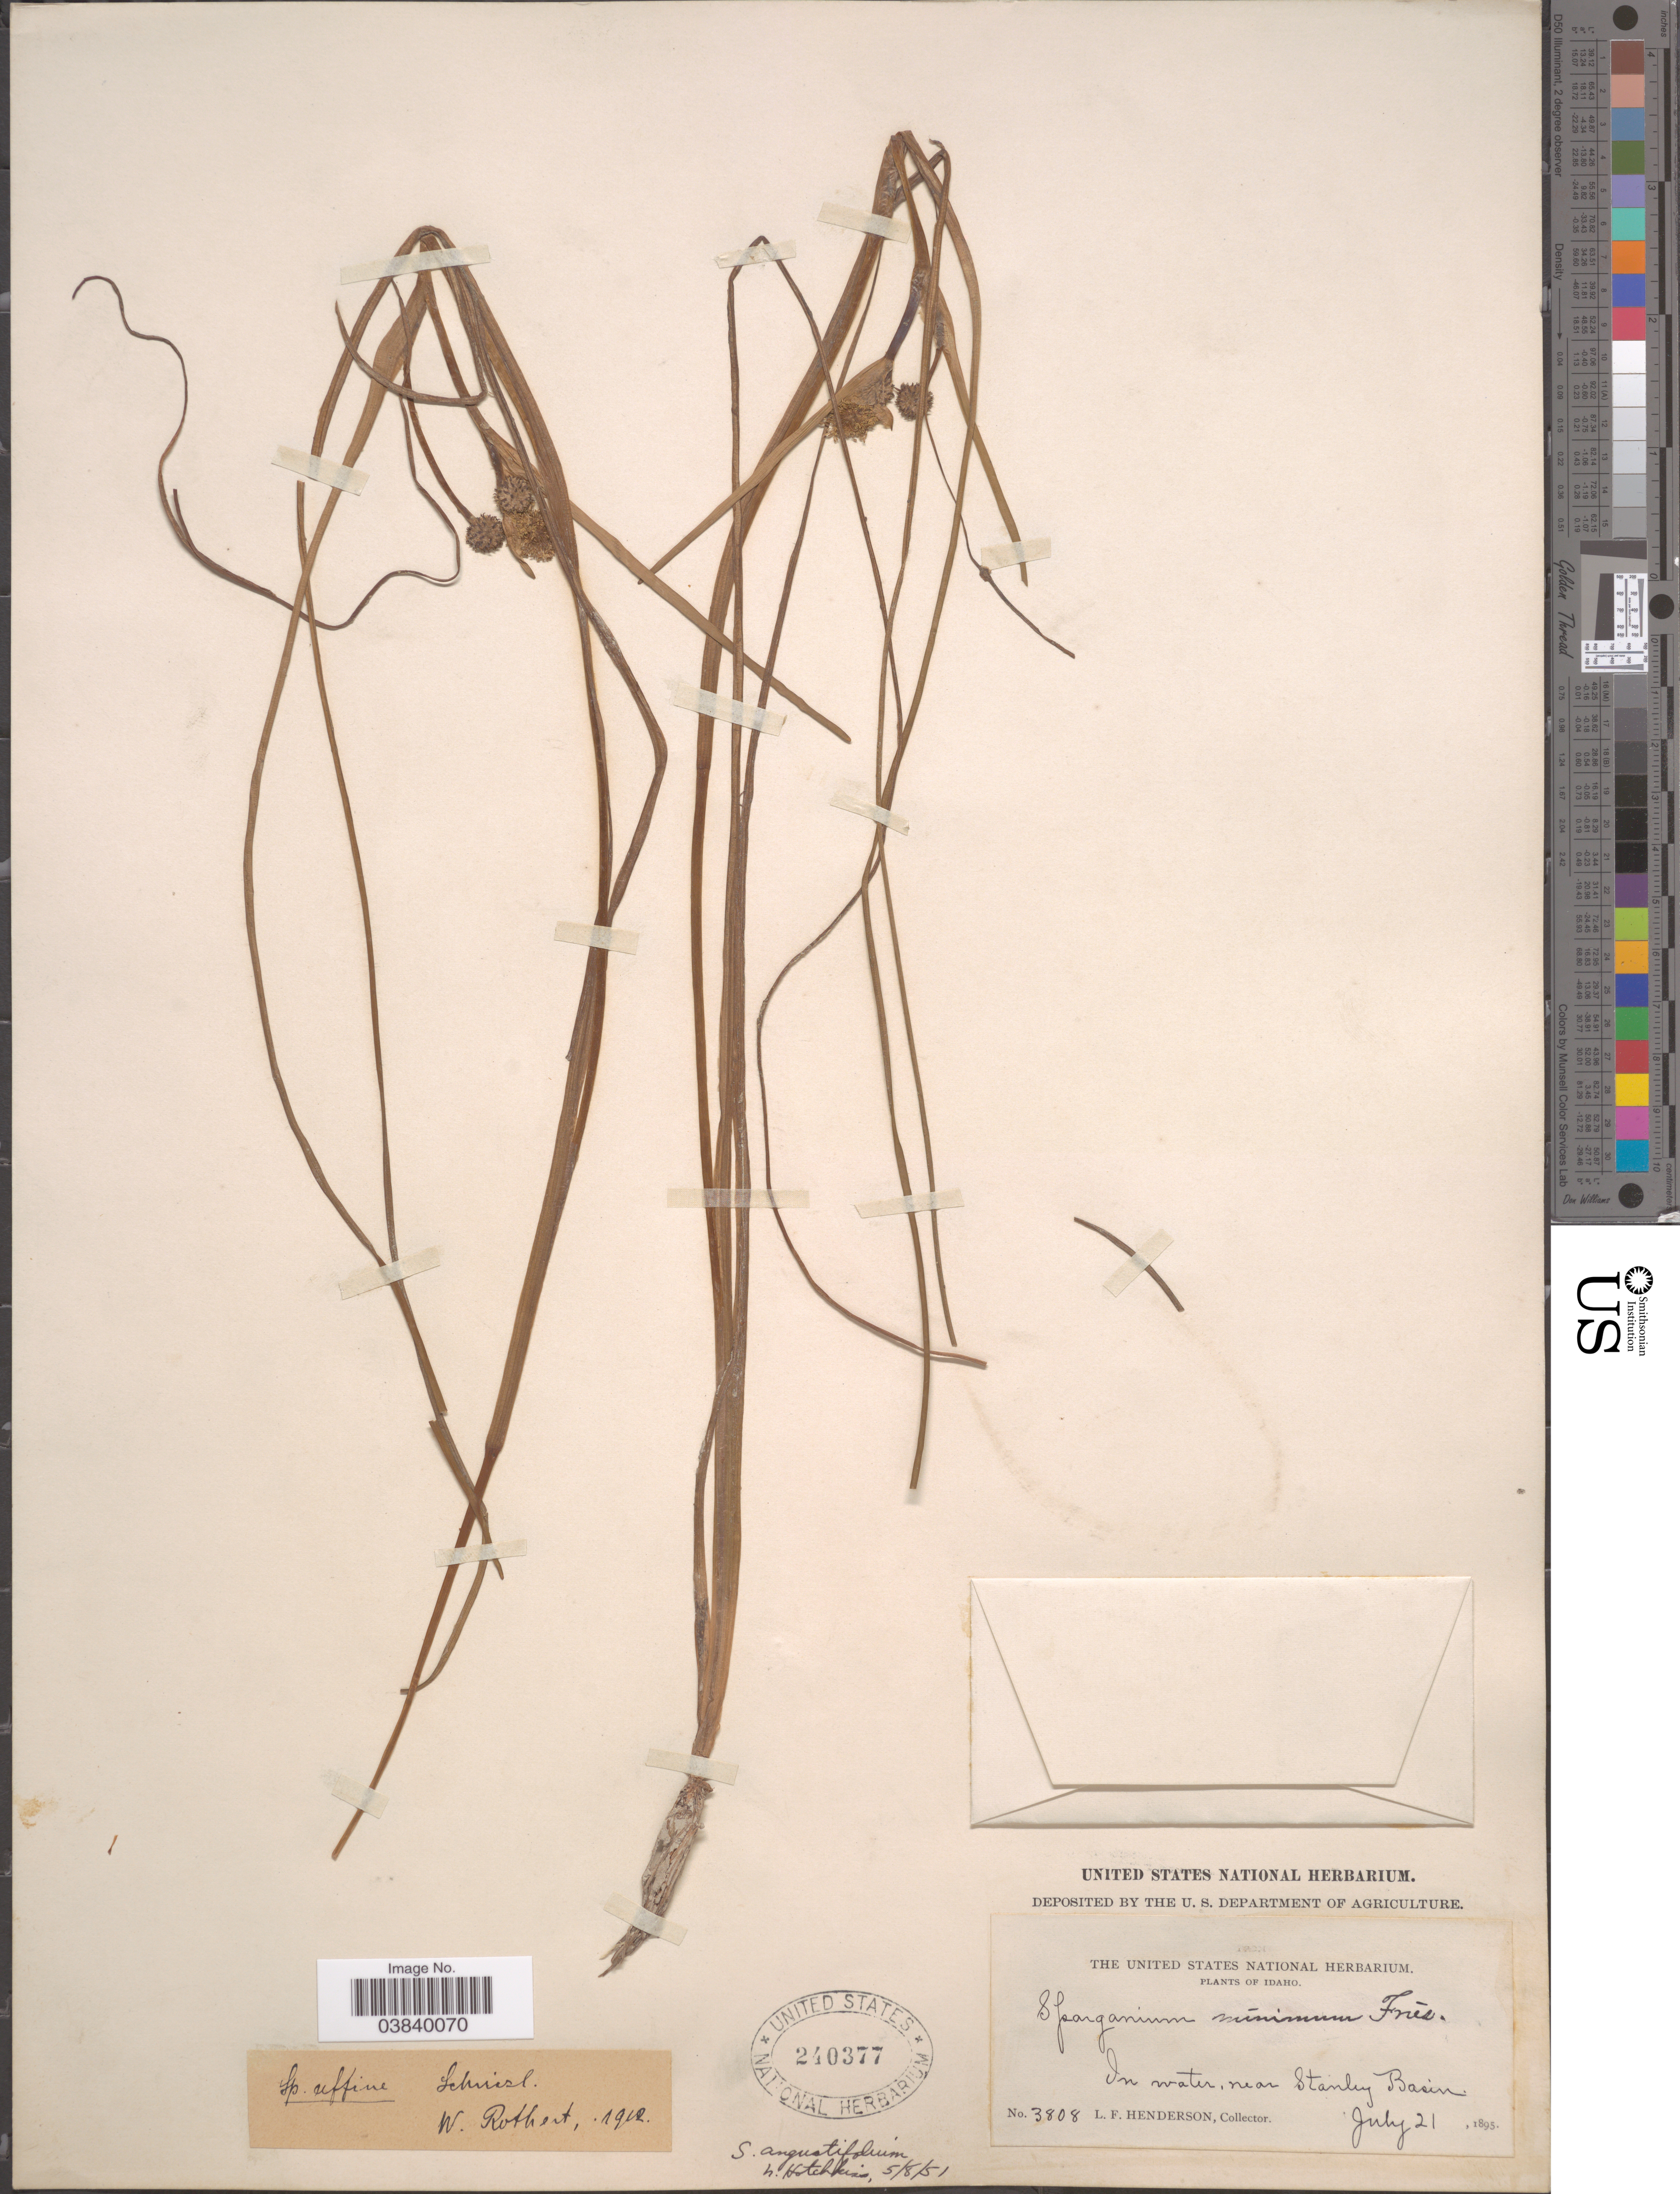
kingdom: Plantae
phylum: Tracheophyta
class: Liliopsida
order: Poales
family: Typhaceae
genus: Sparganium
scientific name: Sparganium angustifolium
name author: Michx.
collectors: L. Henderson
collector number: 3808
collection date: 1895-07-21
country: United States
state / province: Idaho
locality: In water, near Stanley Basin.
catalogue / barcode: US 240377